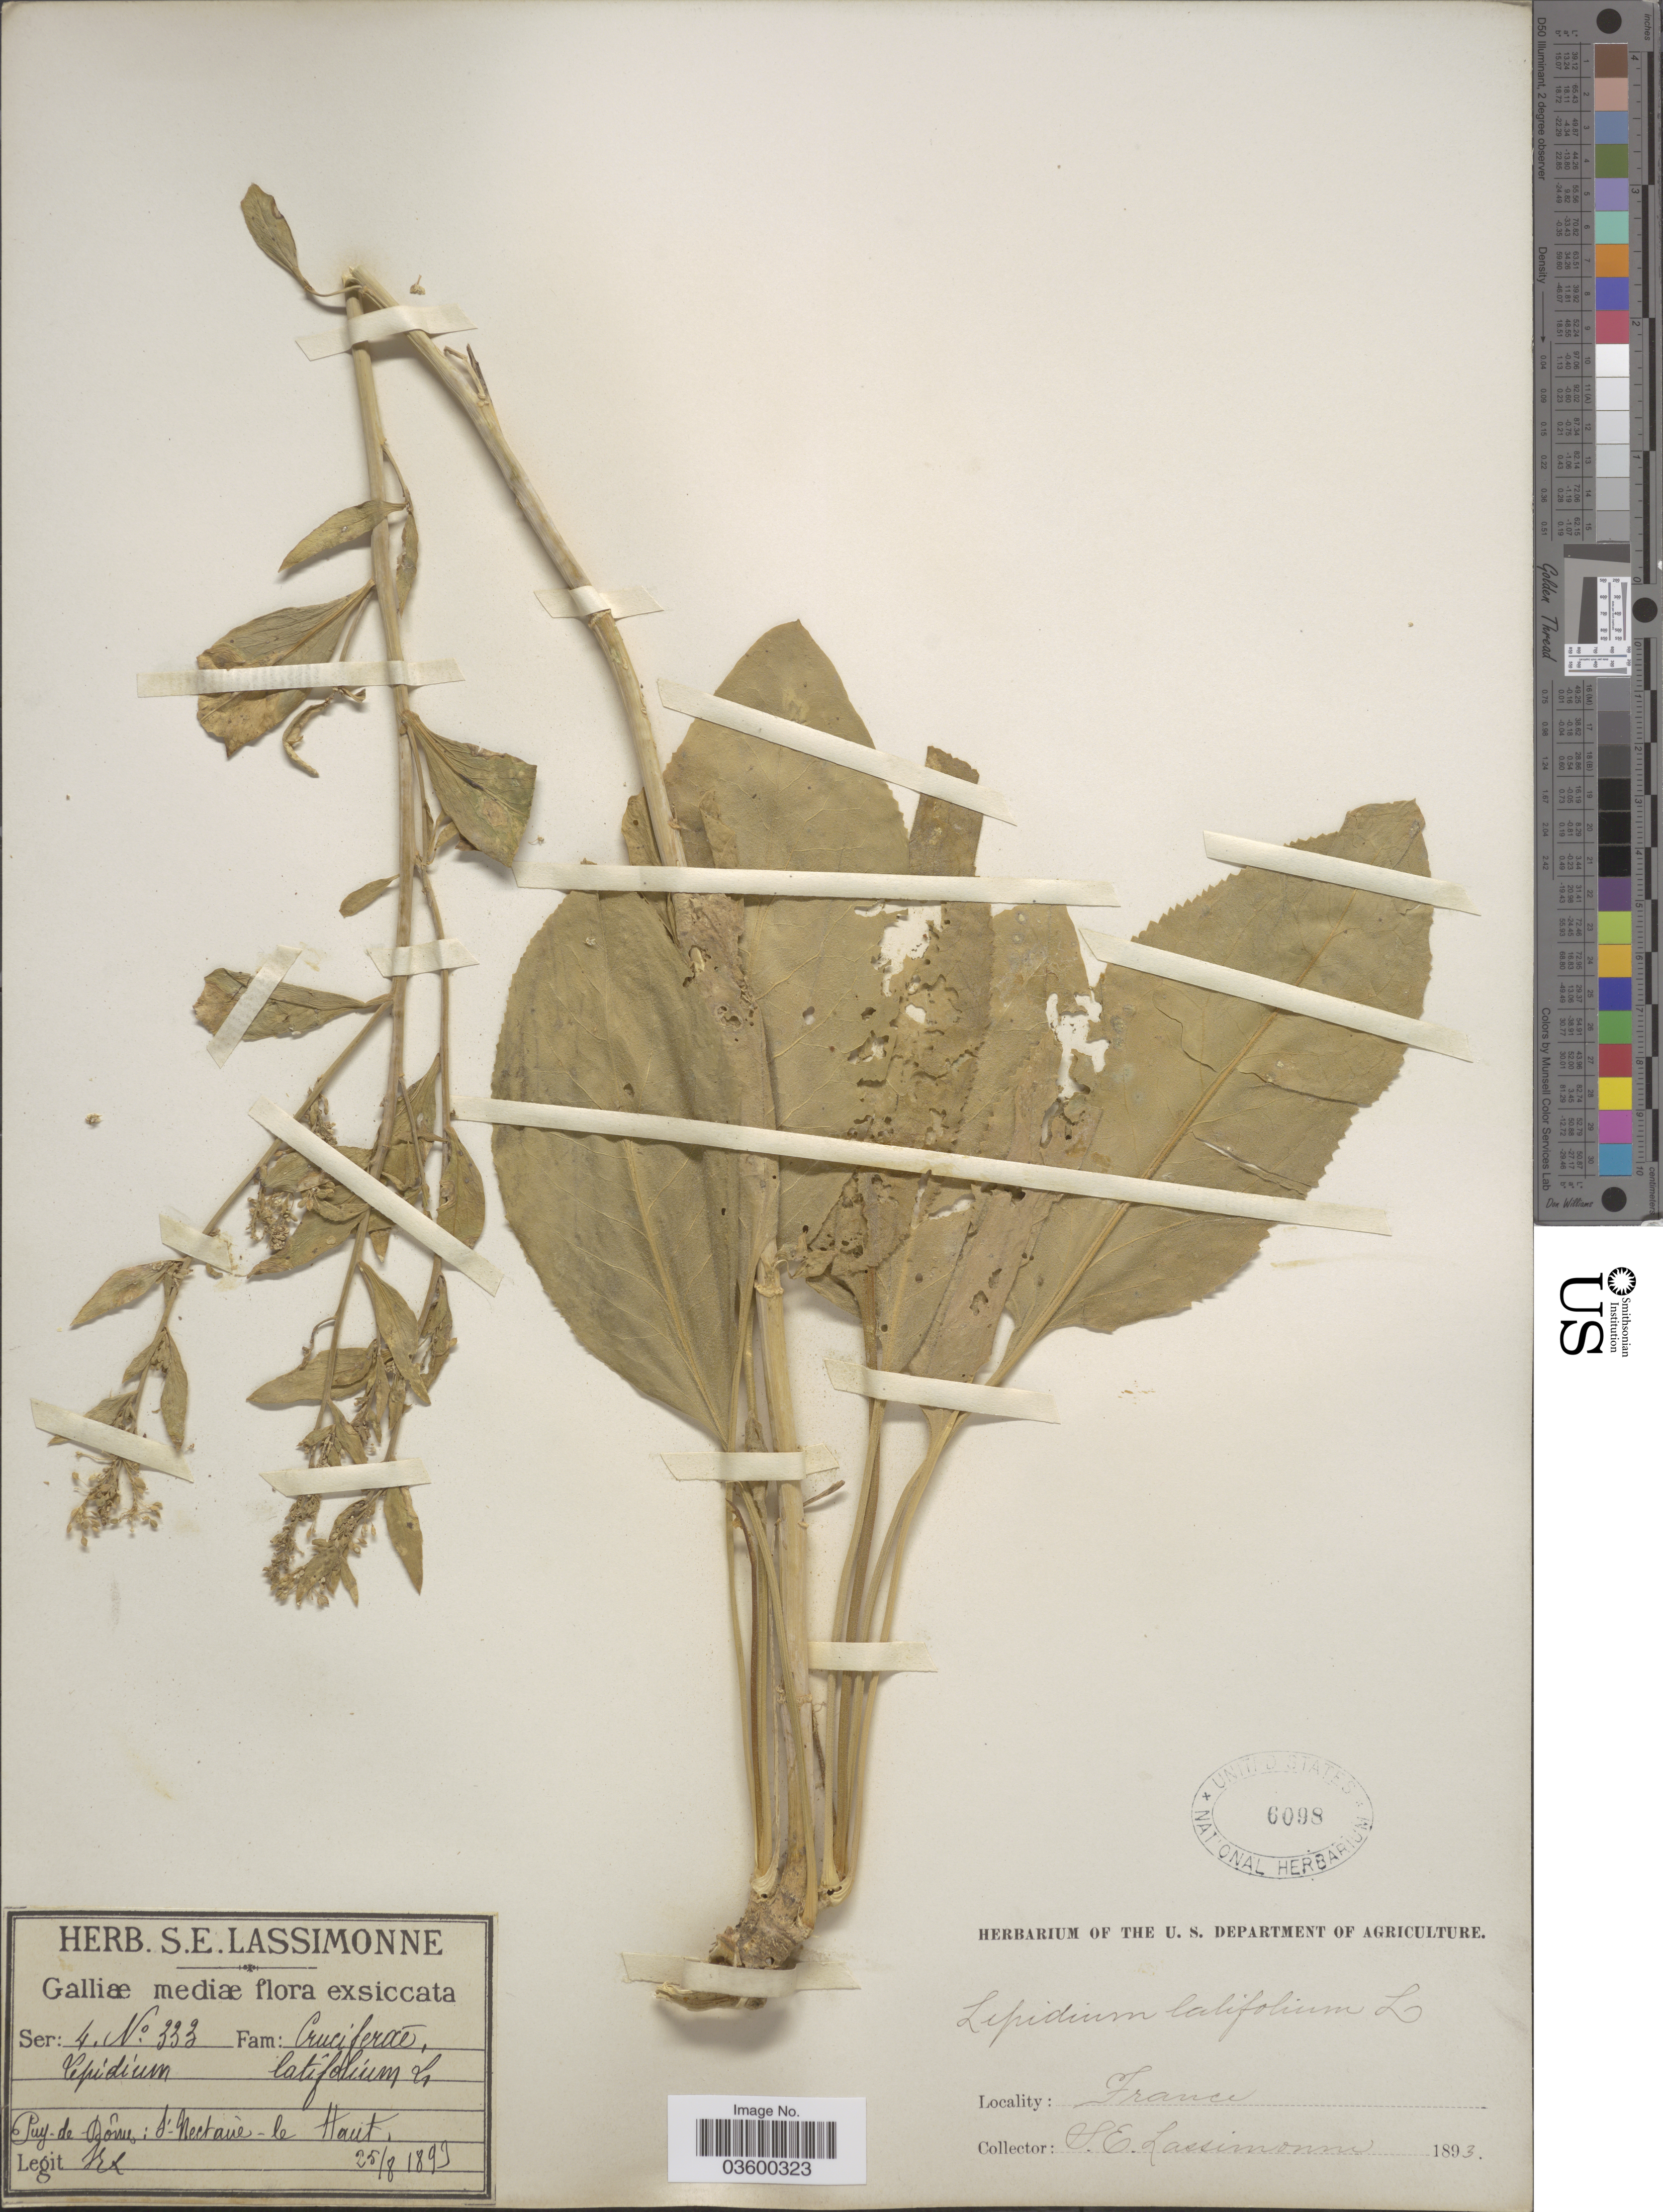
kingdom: Plantae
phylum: Tracheophyta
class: Magnoliopsida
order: Brassicales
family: Brassicaceae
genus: Lepidium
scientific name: Lepidium latifolium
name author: L.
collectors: S. Lassimonne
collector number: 333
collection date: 1893-08-25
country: France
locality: Galliæ mediæ. Puy-de Dôme: St Nectaire - le Haut.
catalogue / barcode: US 6098